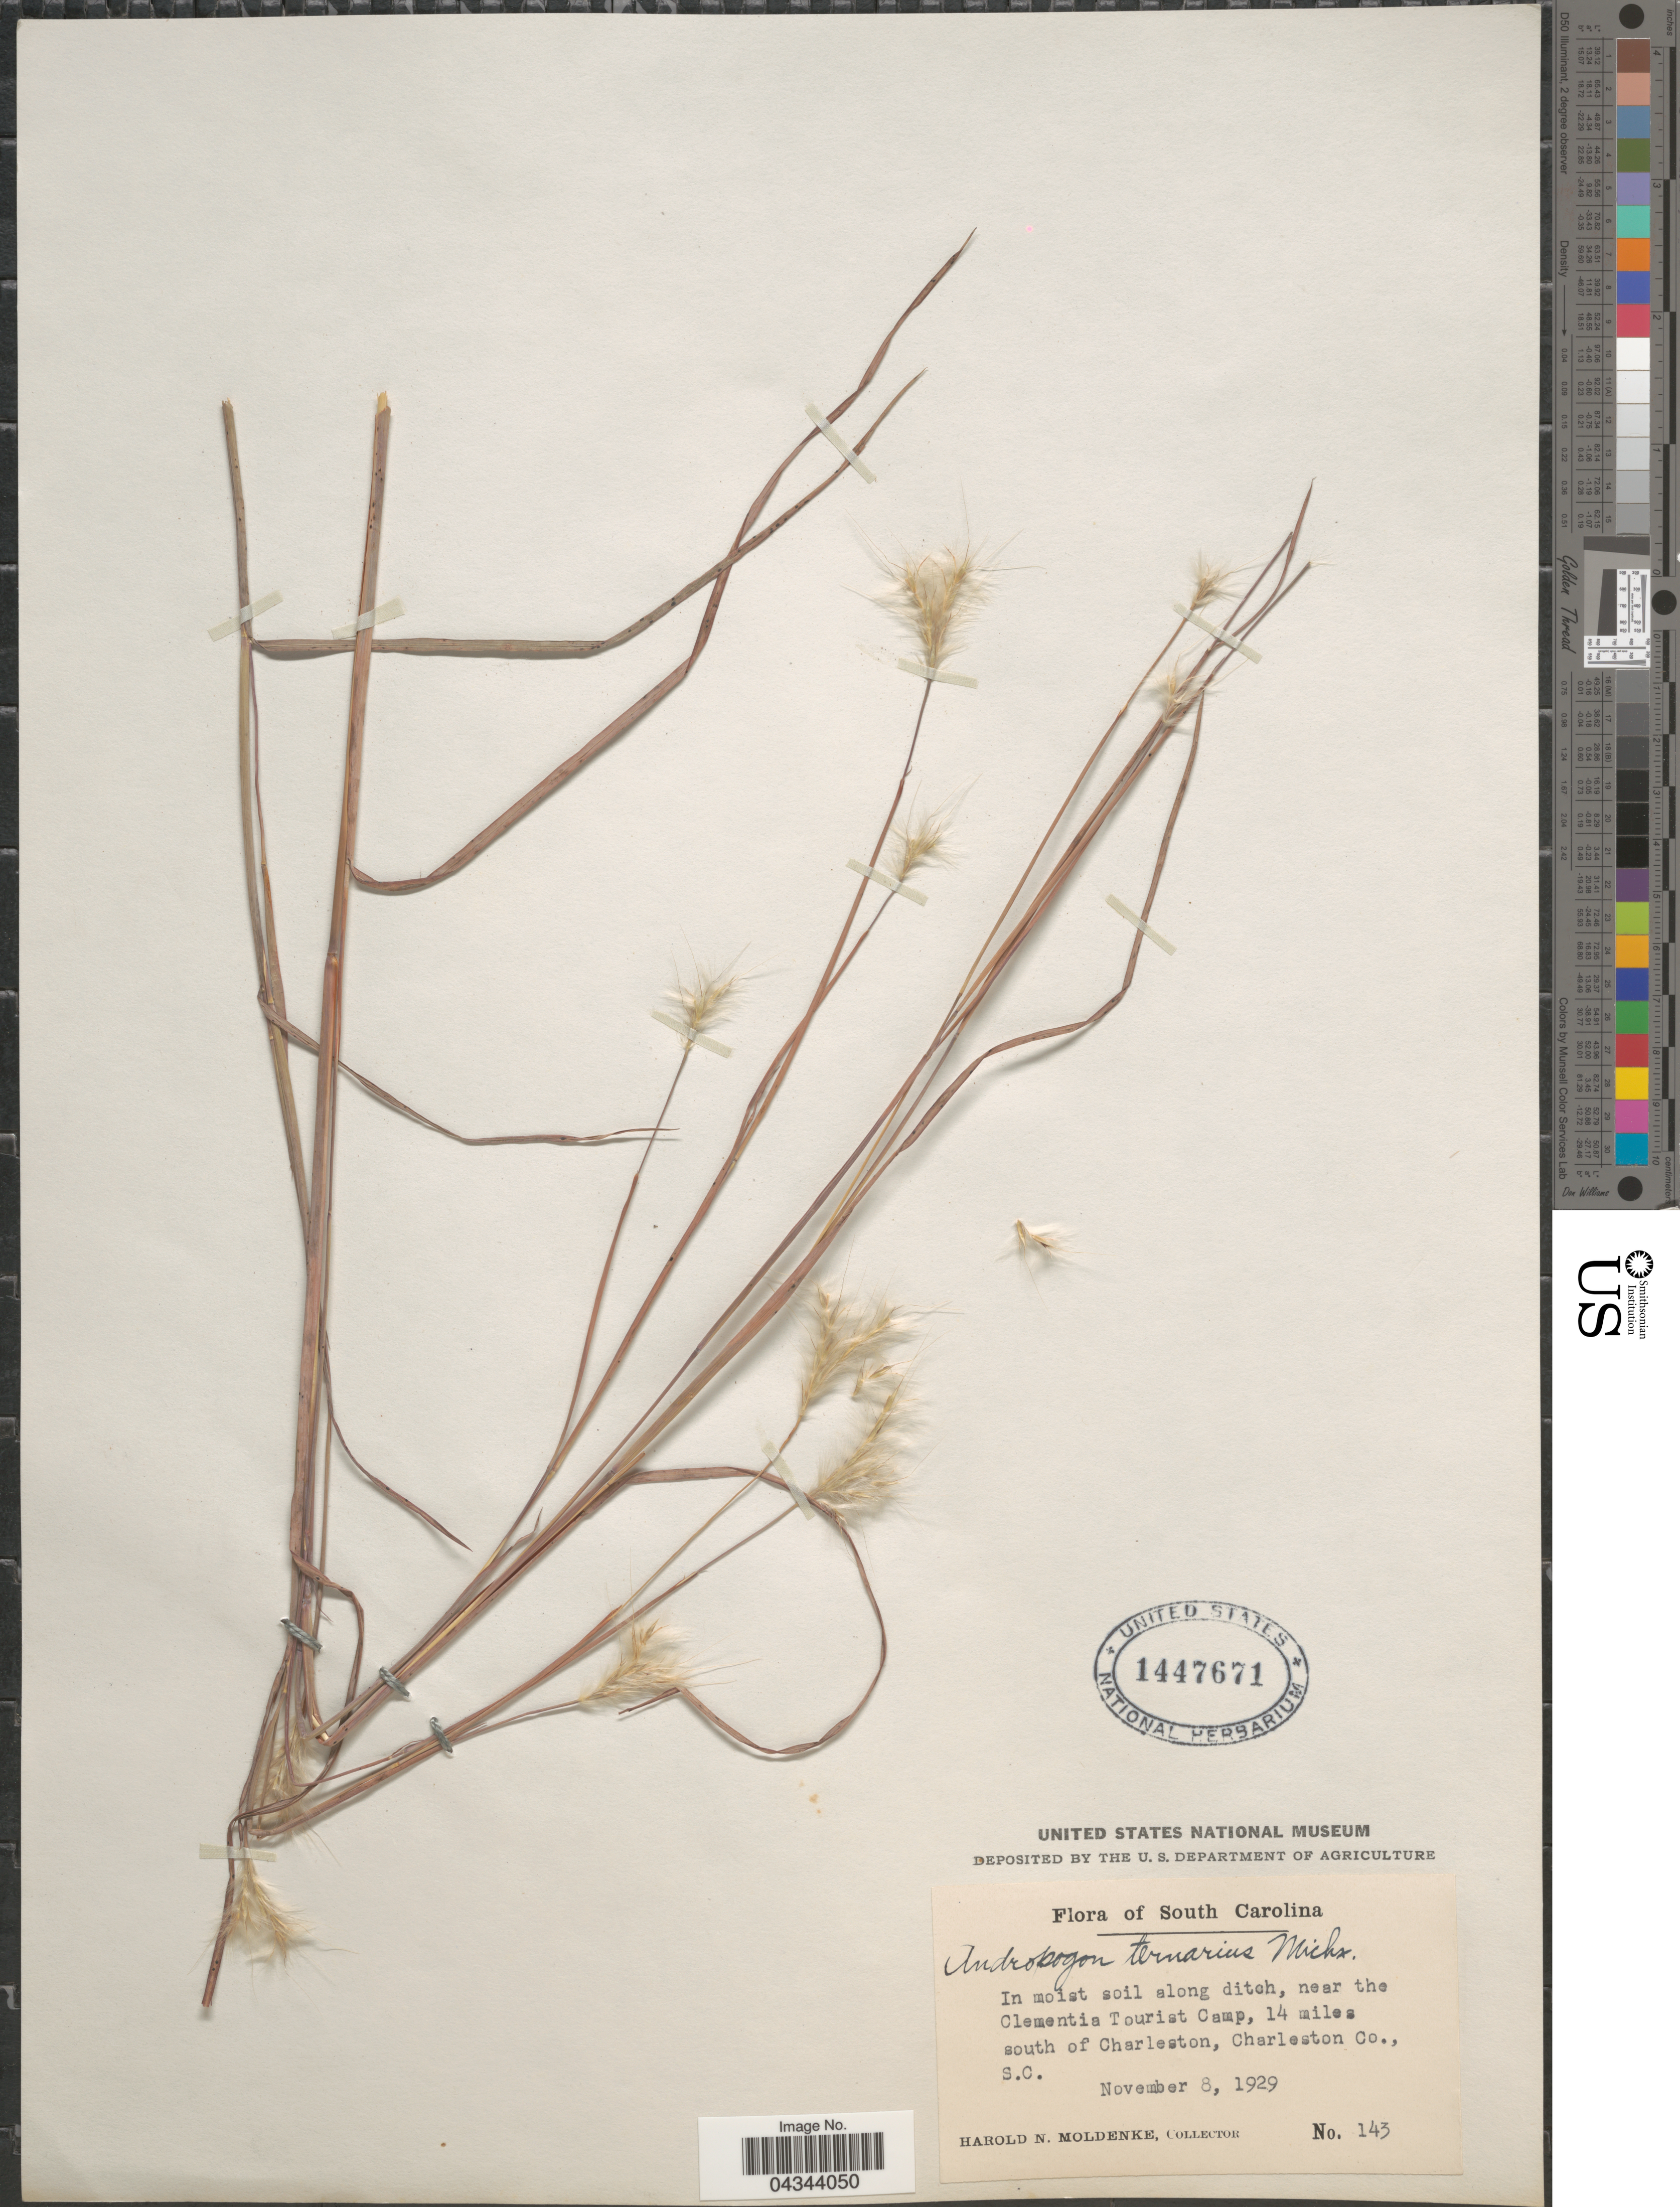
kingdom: Plantae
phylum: Tracheophyta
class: Liliopsida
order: Poales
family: Poaceae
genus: Andropogon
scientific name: Andropogon ternarius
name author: Michx.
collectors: H. N. Moldenke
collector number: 143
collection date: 1929-11-08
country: United States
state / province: South Carolina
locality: In moist soil along ditch, near the Clementis Tourist Camp, 14 miles south of Charleston, Charleston Co.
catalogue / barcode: US 1447671